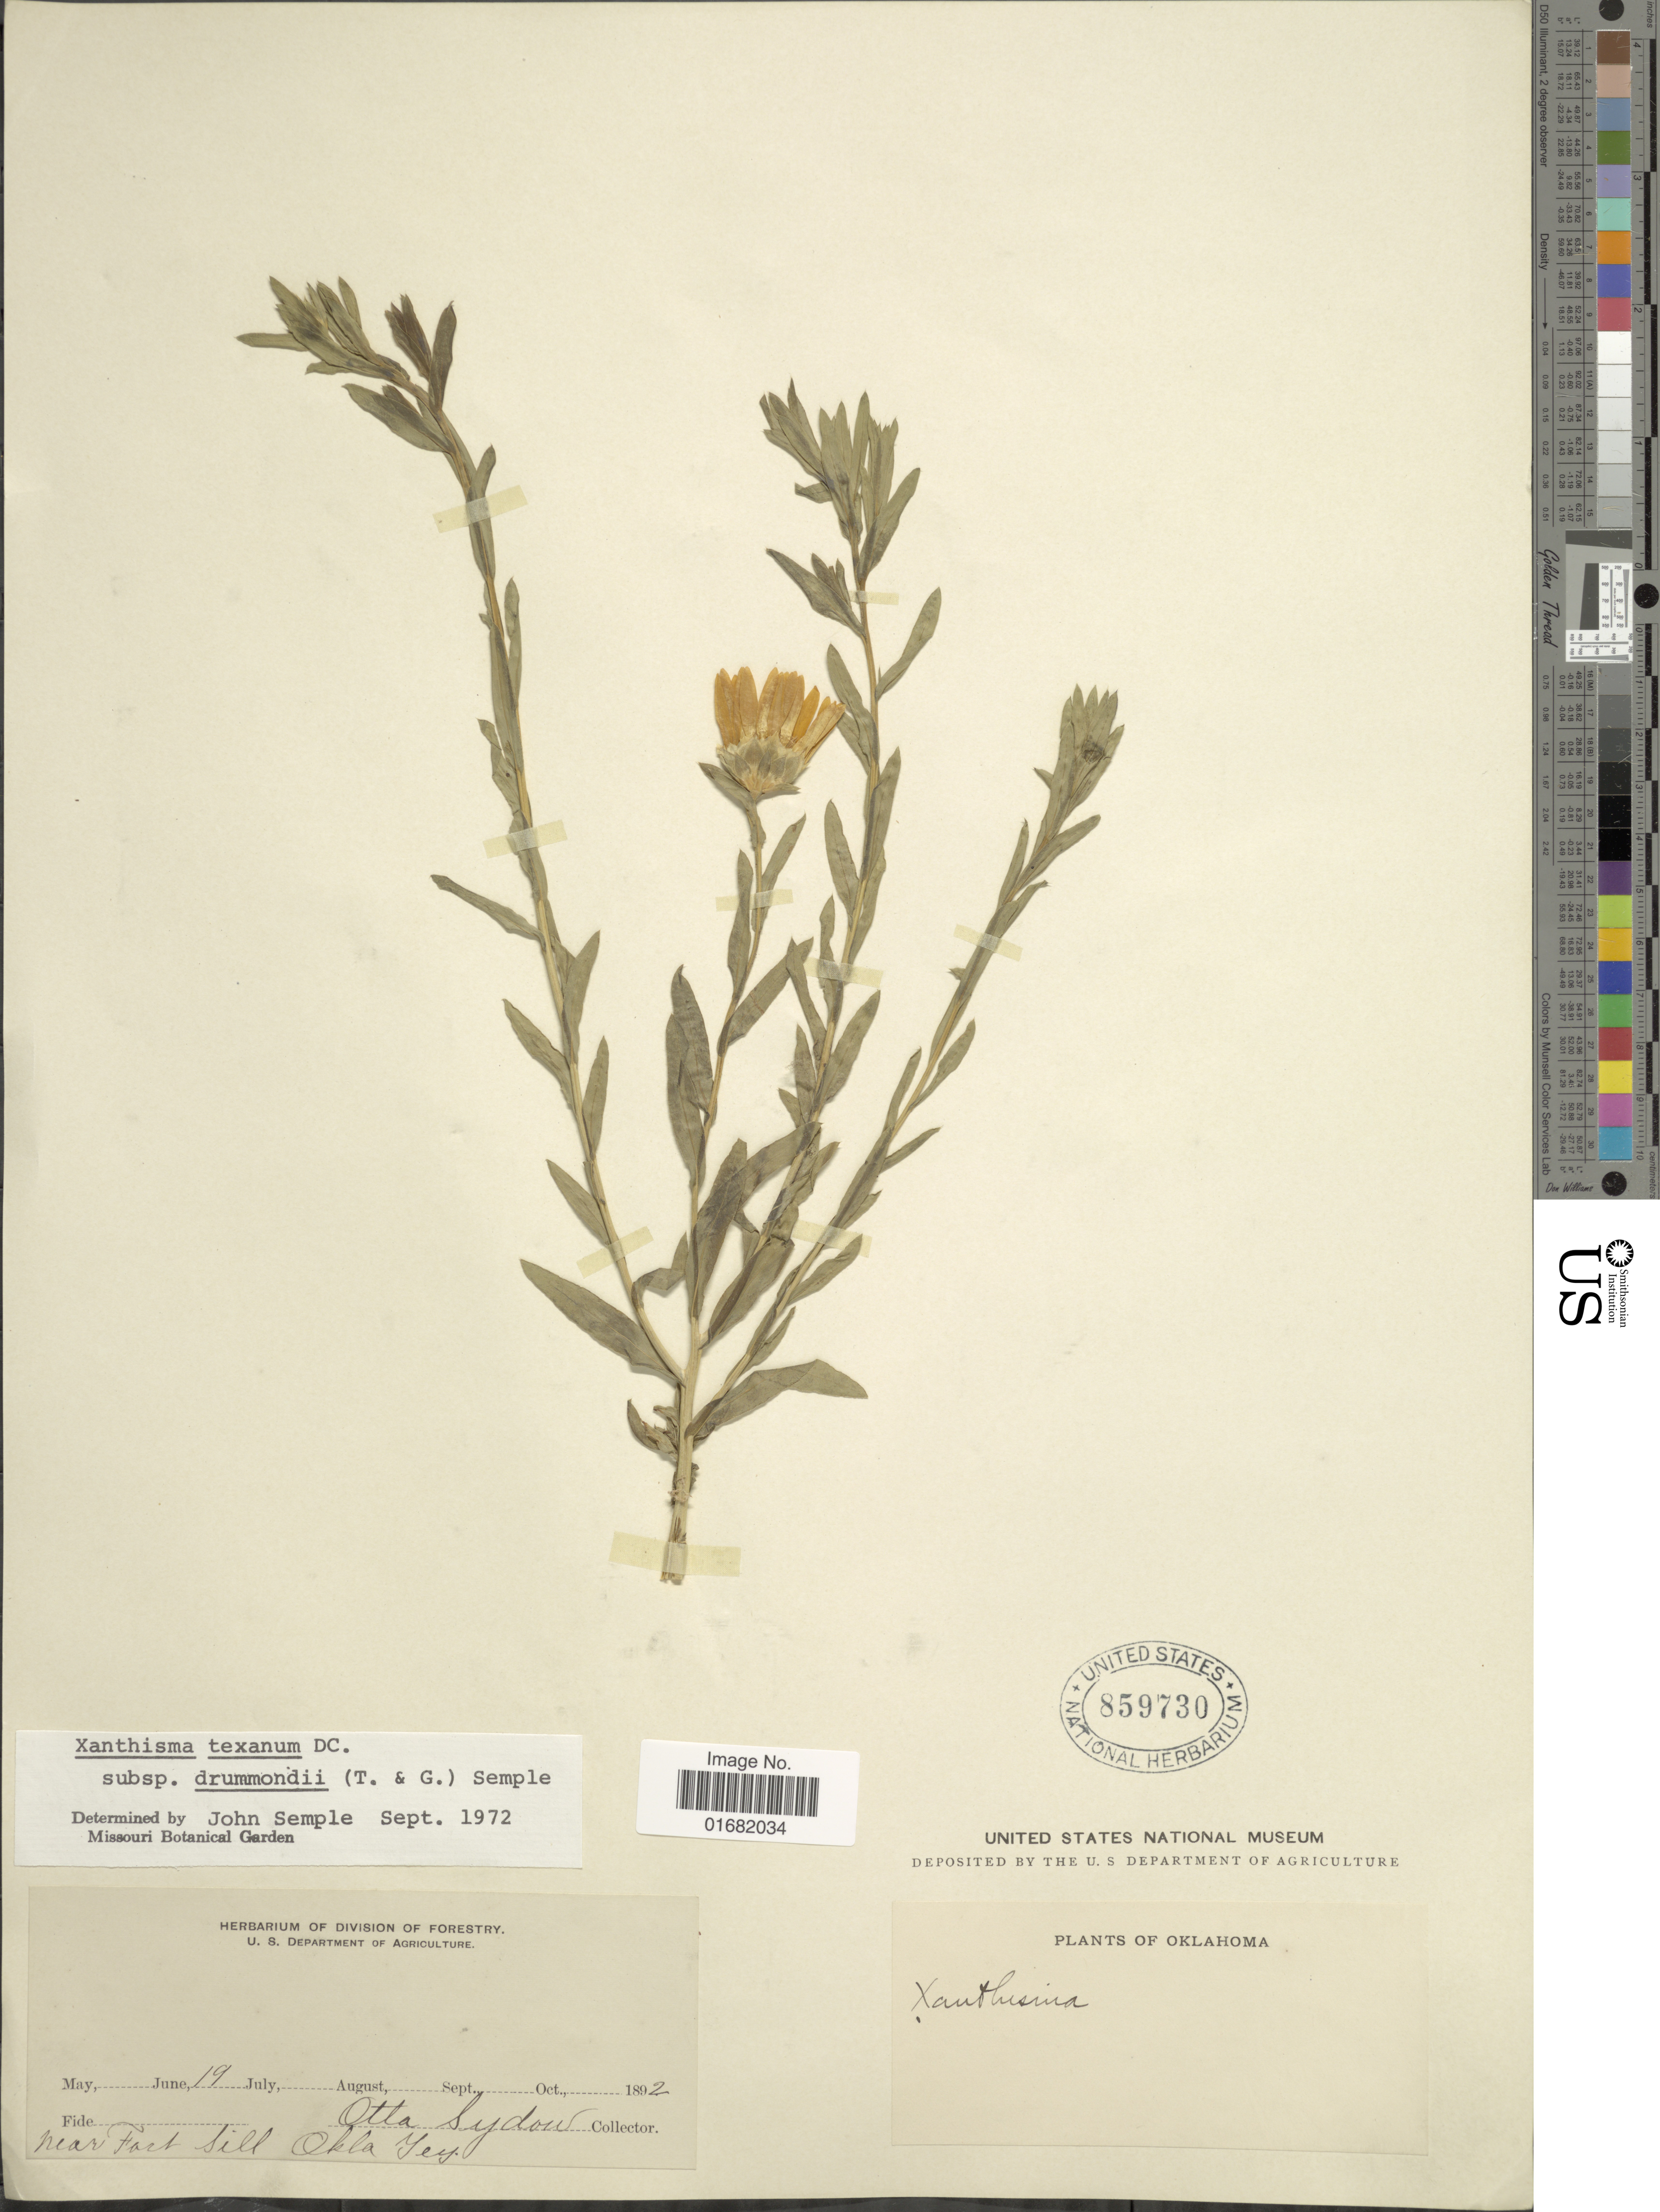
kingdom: Plantae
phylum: Tracheophyta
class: Magnoliopsida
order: Asterales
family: Asteraceae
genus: Xanthisma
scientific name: Xanthisma texanum subsp. drummondii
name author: (Torr. & A. Gray) Semple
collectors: O. Sydow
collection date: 1892-07-19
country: United States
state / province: Oklahoma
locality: Near Fort Sill Okla Terr.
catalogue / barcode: US 859730